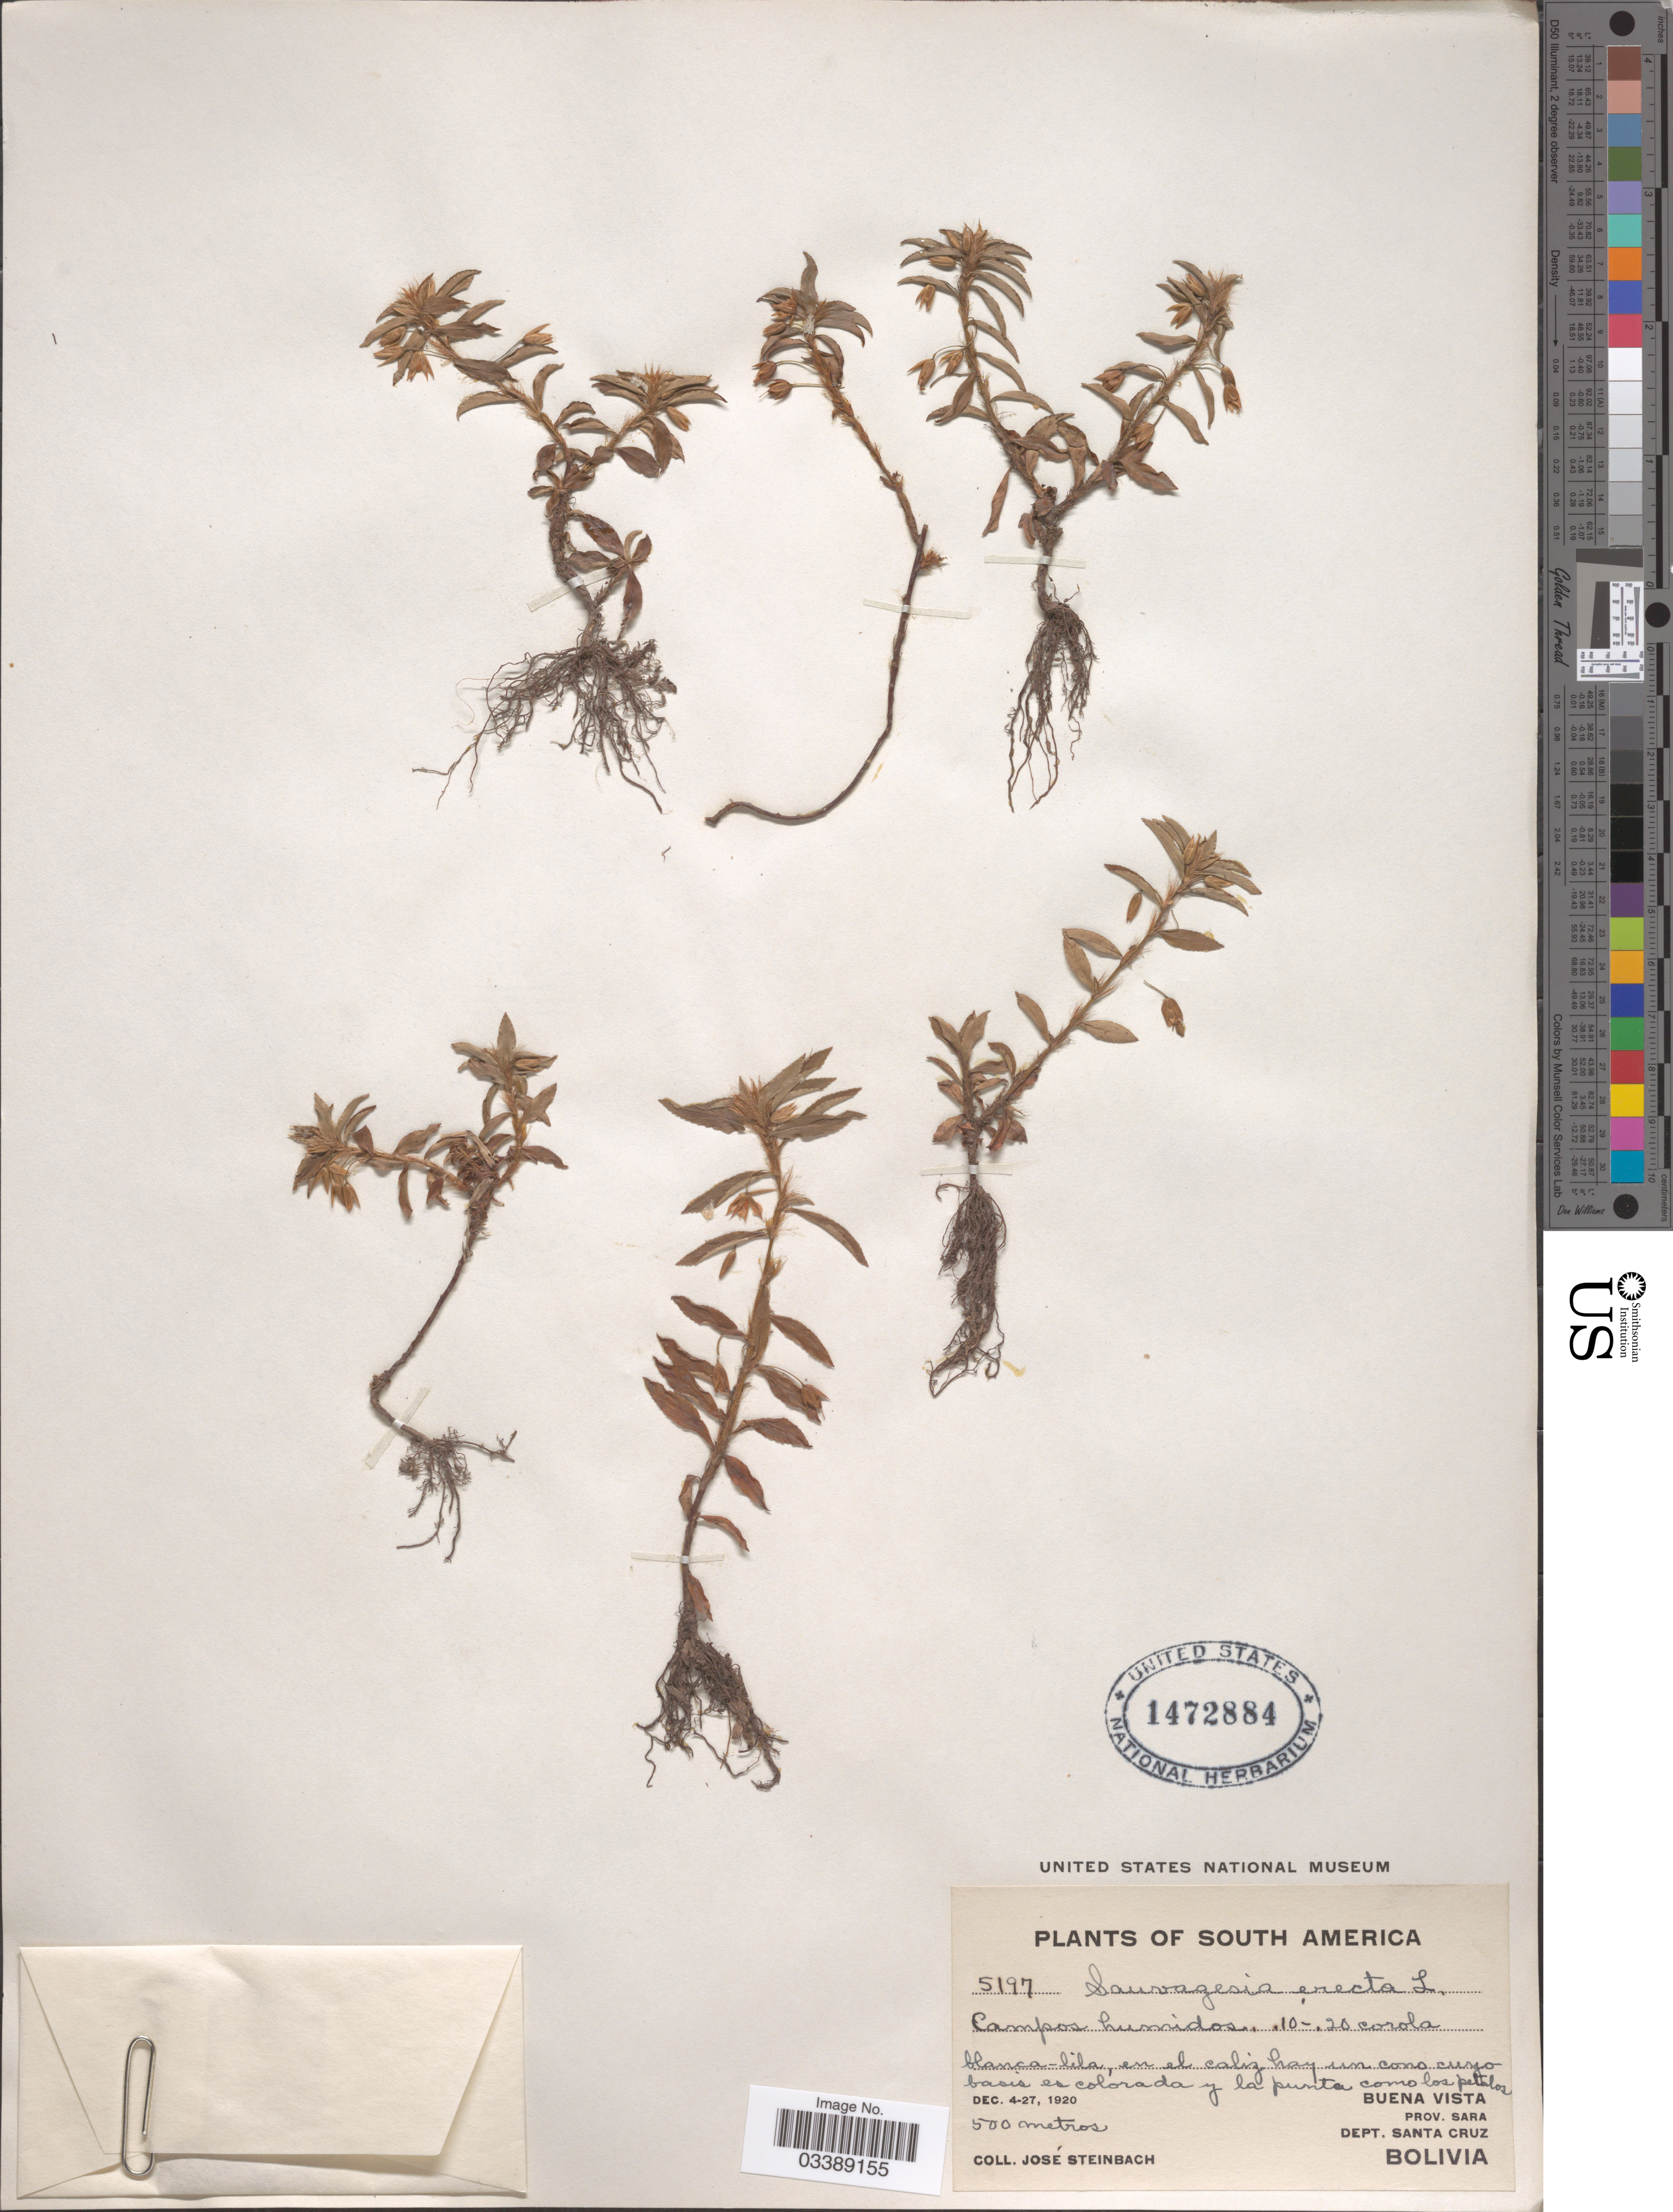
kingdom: Plantae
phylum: Tracheophyta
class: Magnoliopsida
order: Malpighiales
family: Ochnaceae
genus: Sauvagesia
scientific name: Sauvagesia erecta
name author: L.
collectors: J. Steinbach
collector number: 5197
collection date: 1920-12-04/1920-12-27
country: Bolivia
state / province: Santa Cruz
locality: Buena Vista. Prov. Sara. Dept. Santa Cruz.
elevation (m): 500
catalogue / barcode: US 1472884